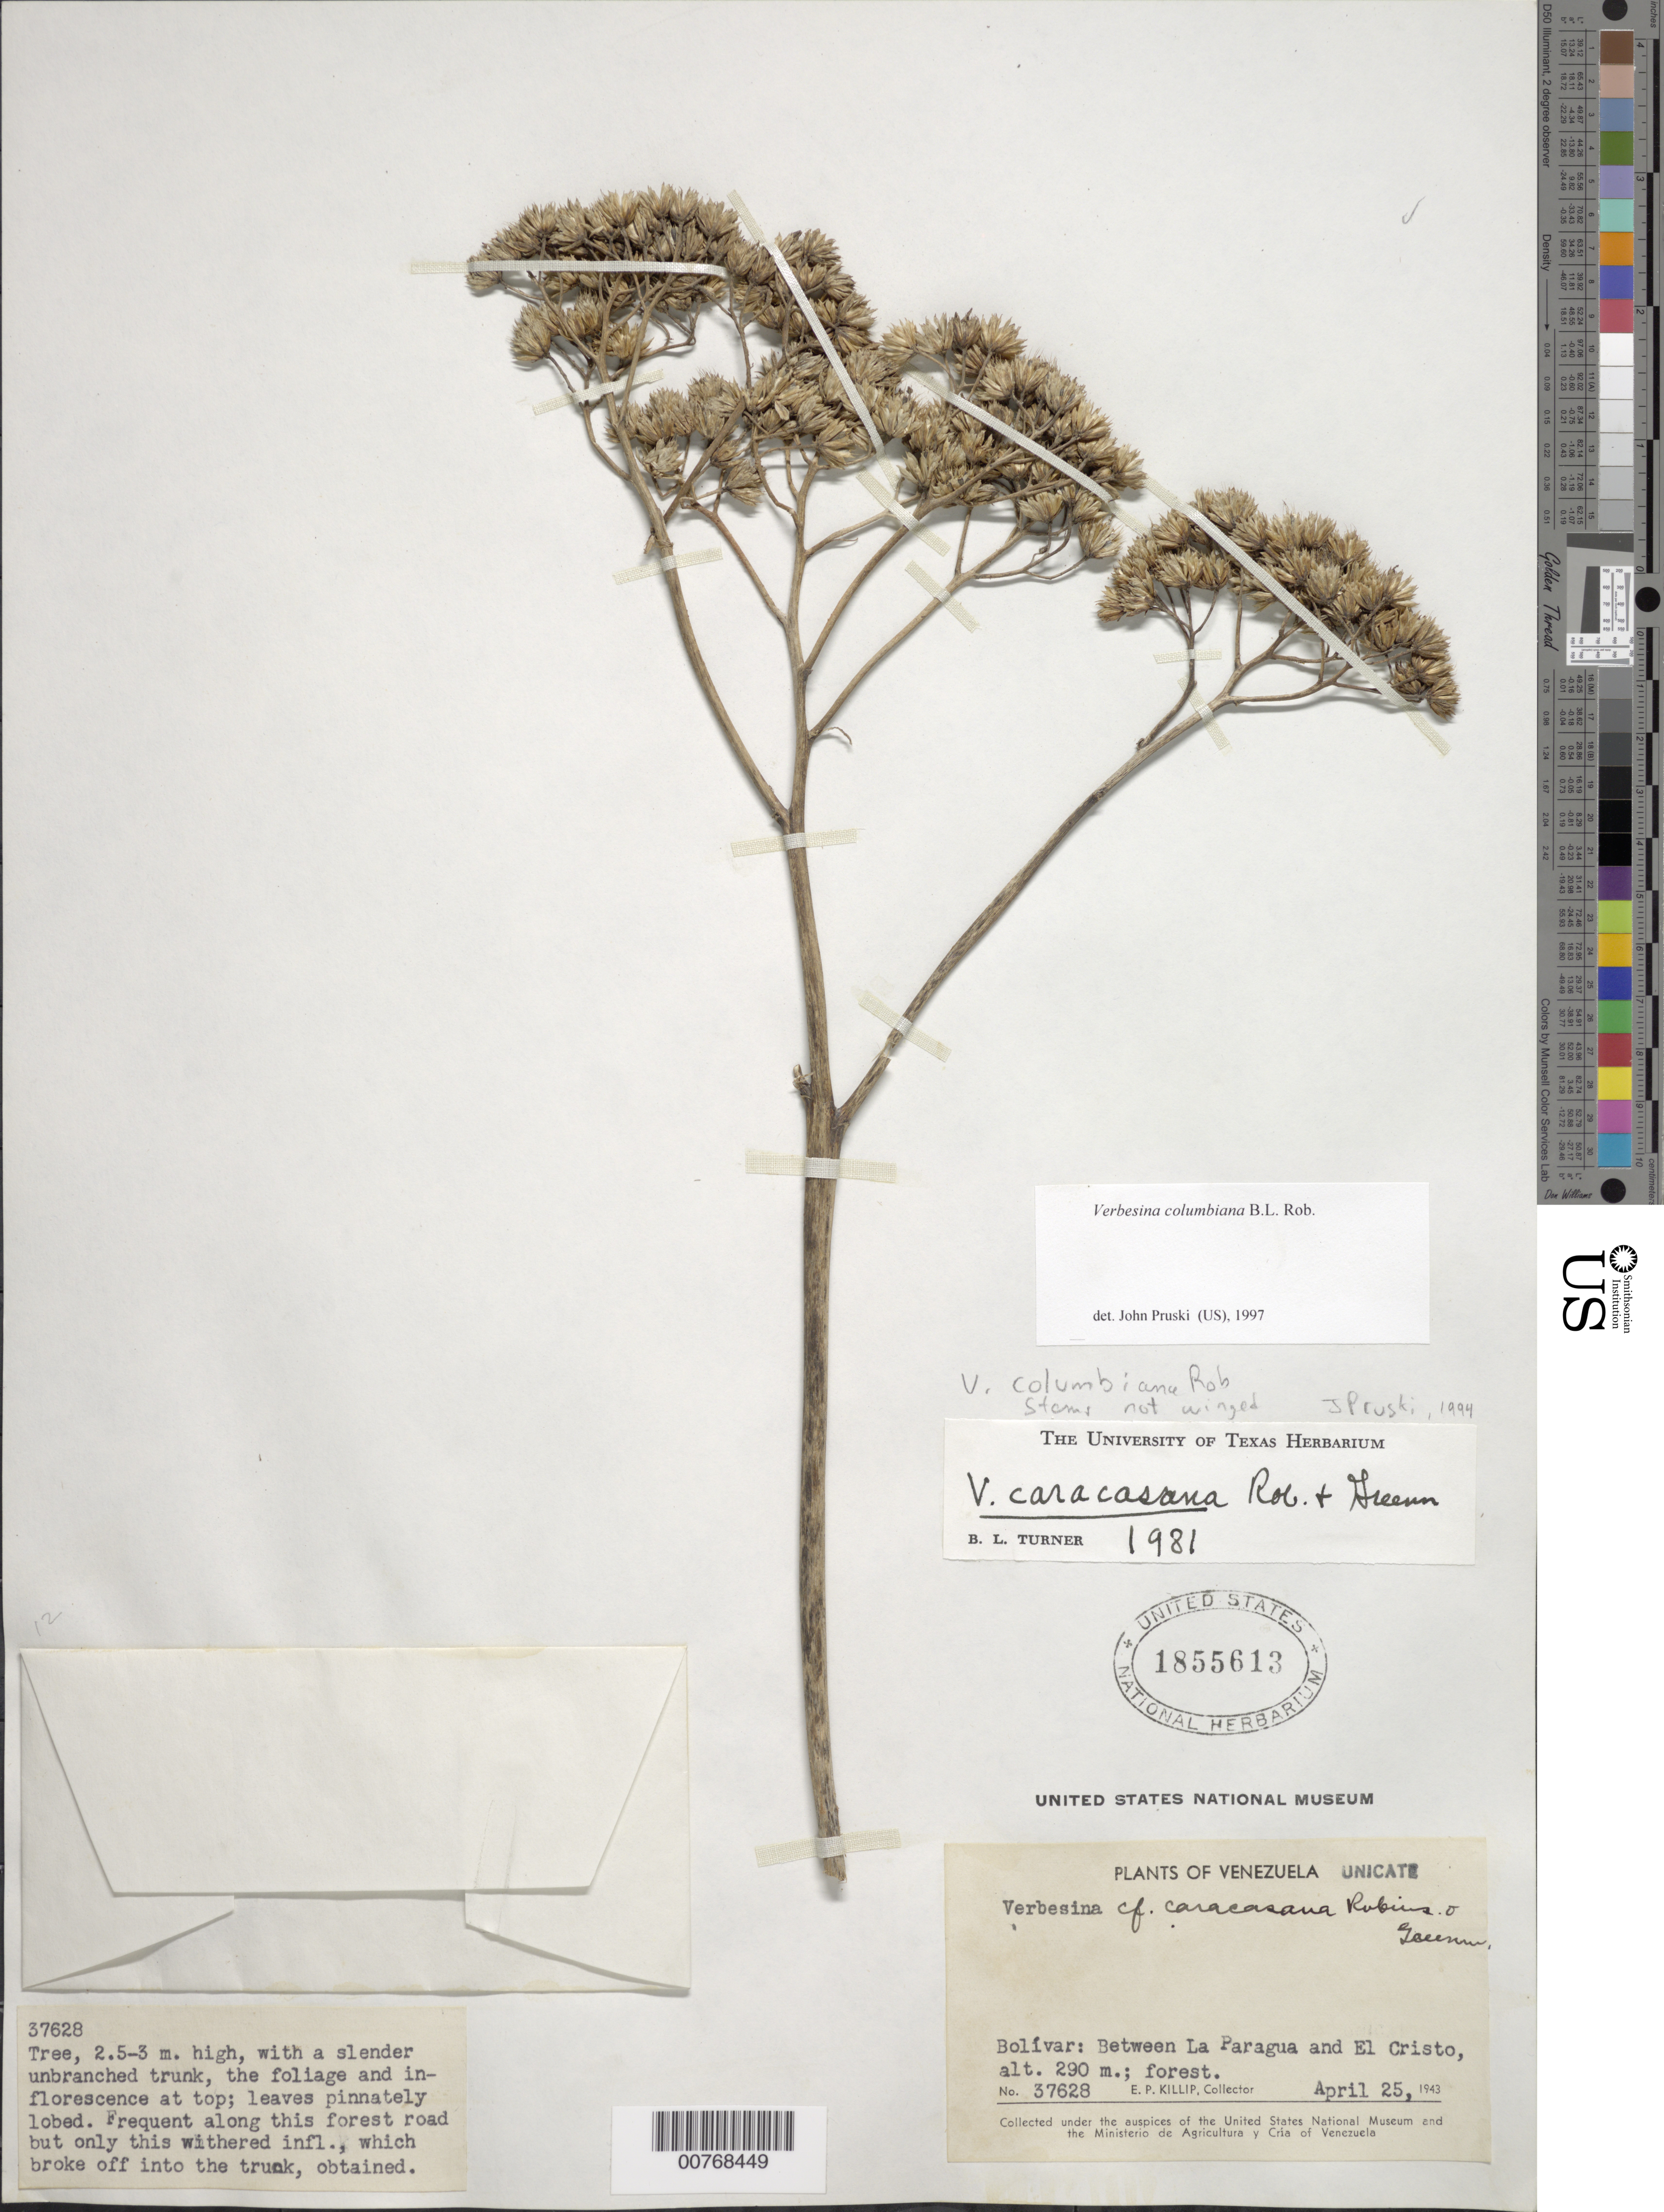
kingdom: Plantae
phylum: Tracheophyta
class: Magnoliopsida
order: Asterales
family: Asteraceae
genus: Verbesina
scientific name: Verbesina columbiana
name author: B.L. Rob.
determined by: Pruski, J. F.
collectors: E. P. Killip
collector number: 37628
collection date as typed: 25-Apr-43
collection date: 1943-04-25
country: Venezuela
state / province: Bolívar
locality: La Paragua to El Cristo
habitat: Forest road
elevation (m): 290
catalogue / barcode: US 1855613